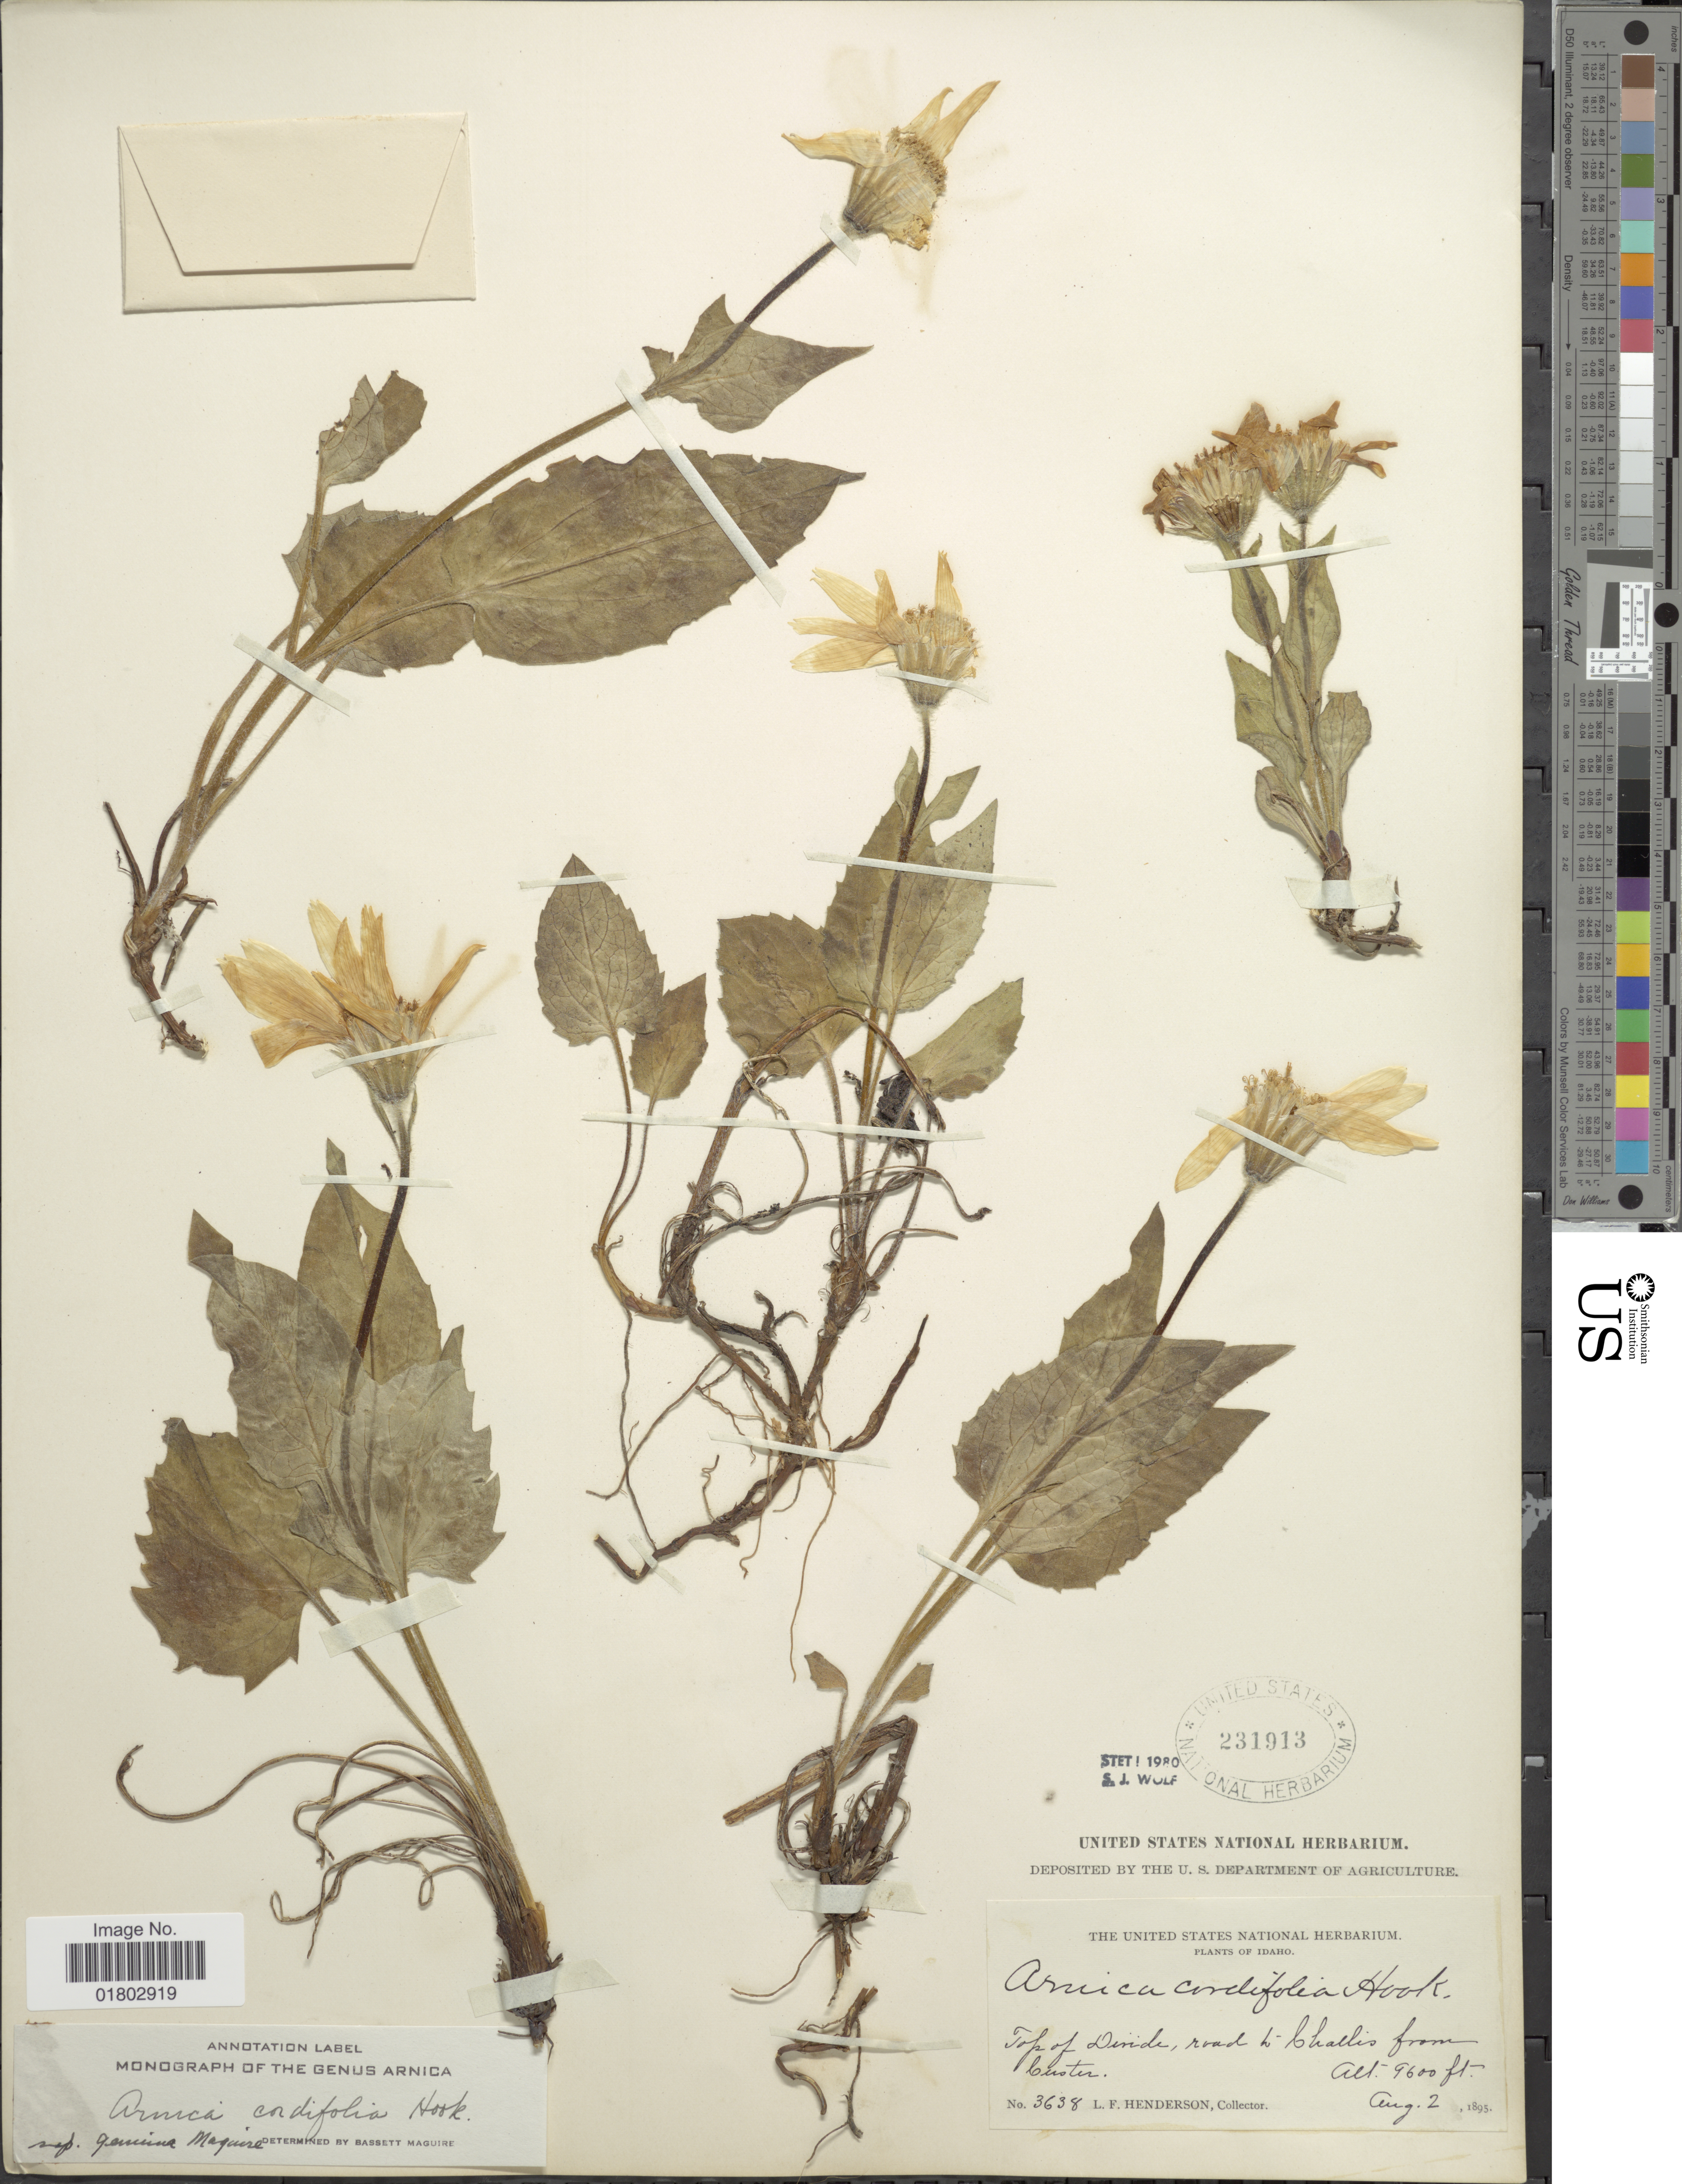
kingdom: Plantae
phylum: Tracheophyta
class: Magnoliopsida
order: Asterales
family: Asteraceae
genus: Arnica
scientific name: Arnica cordifolia subsp. genuina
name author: Maguire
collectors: L. Henderson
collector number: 3638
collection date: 1895-08-02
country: United States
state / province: Idaho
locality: Top of Divide, road to Challis from Custer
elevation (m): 2926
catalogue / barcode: US 231913